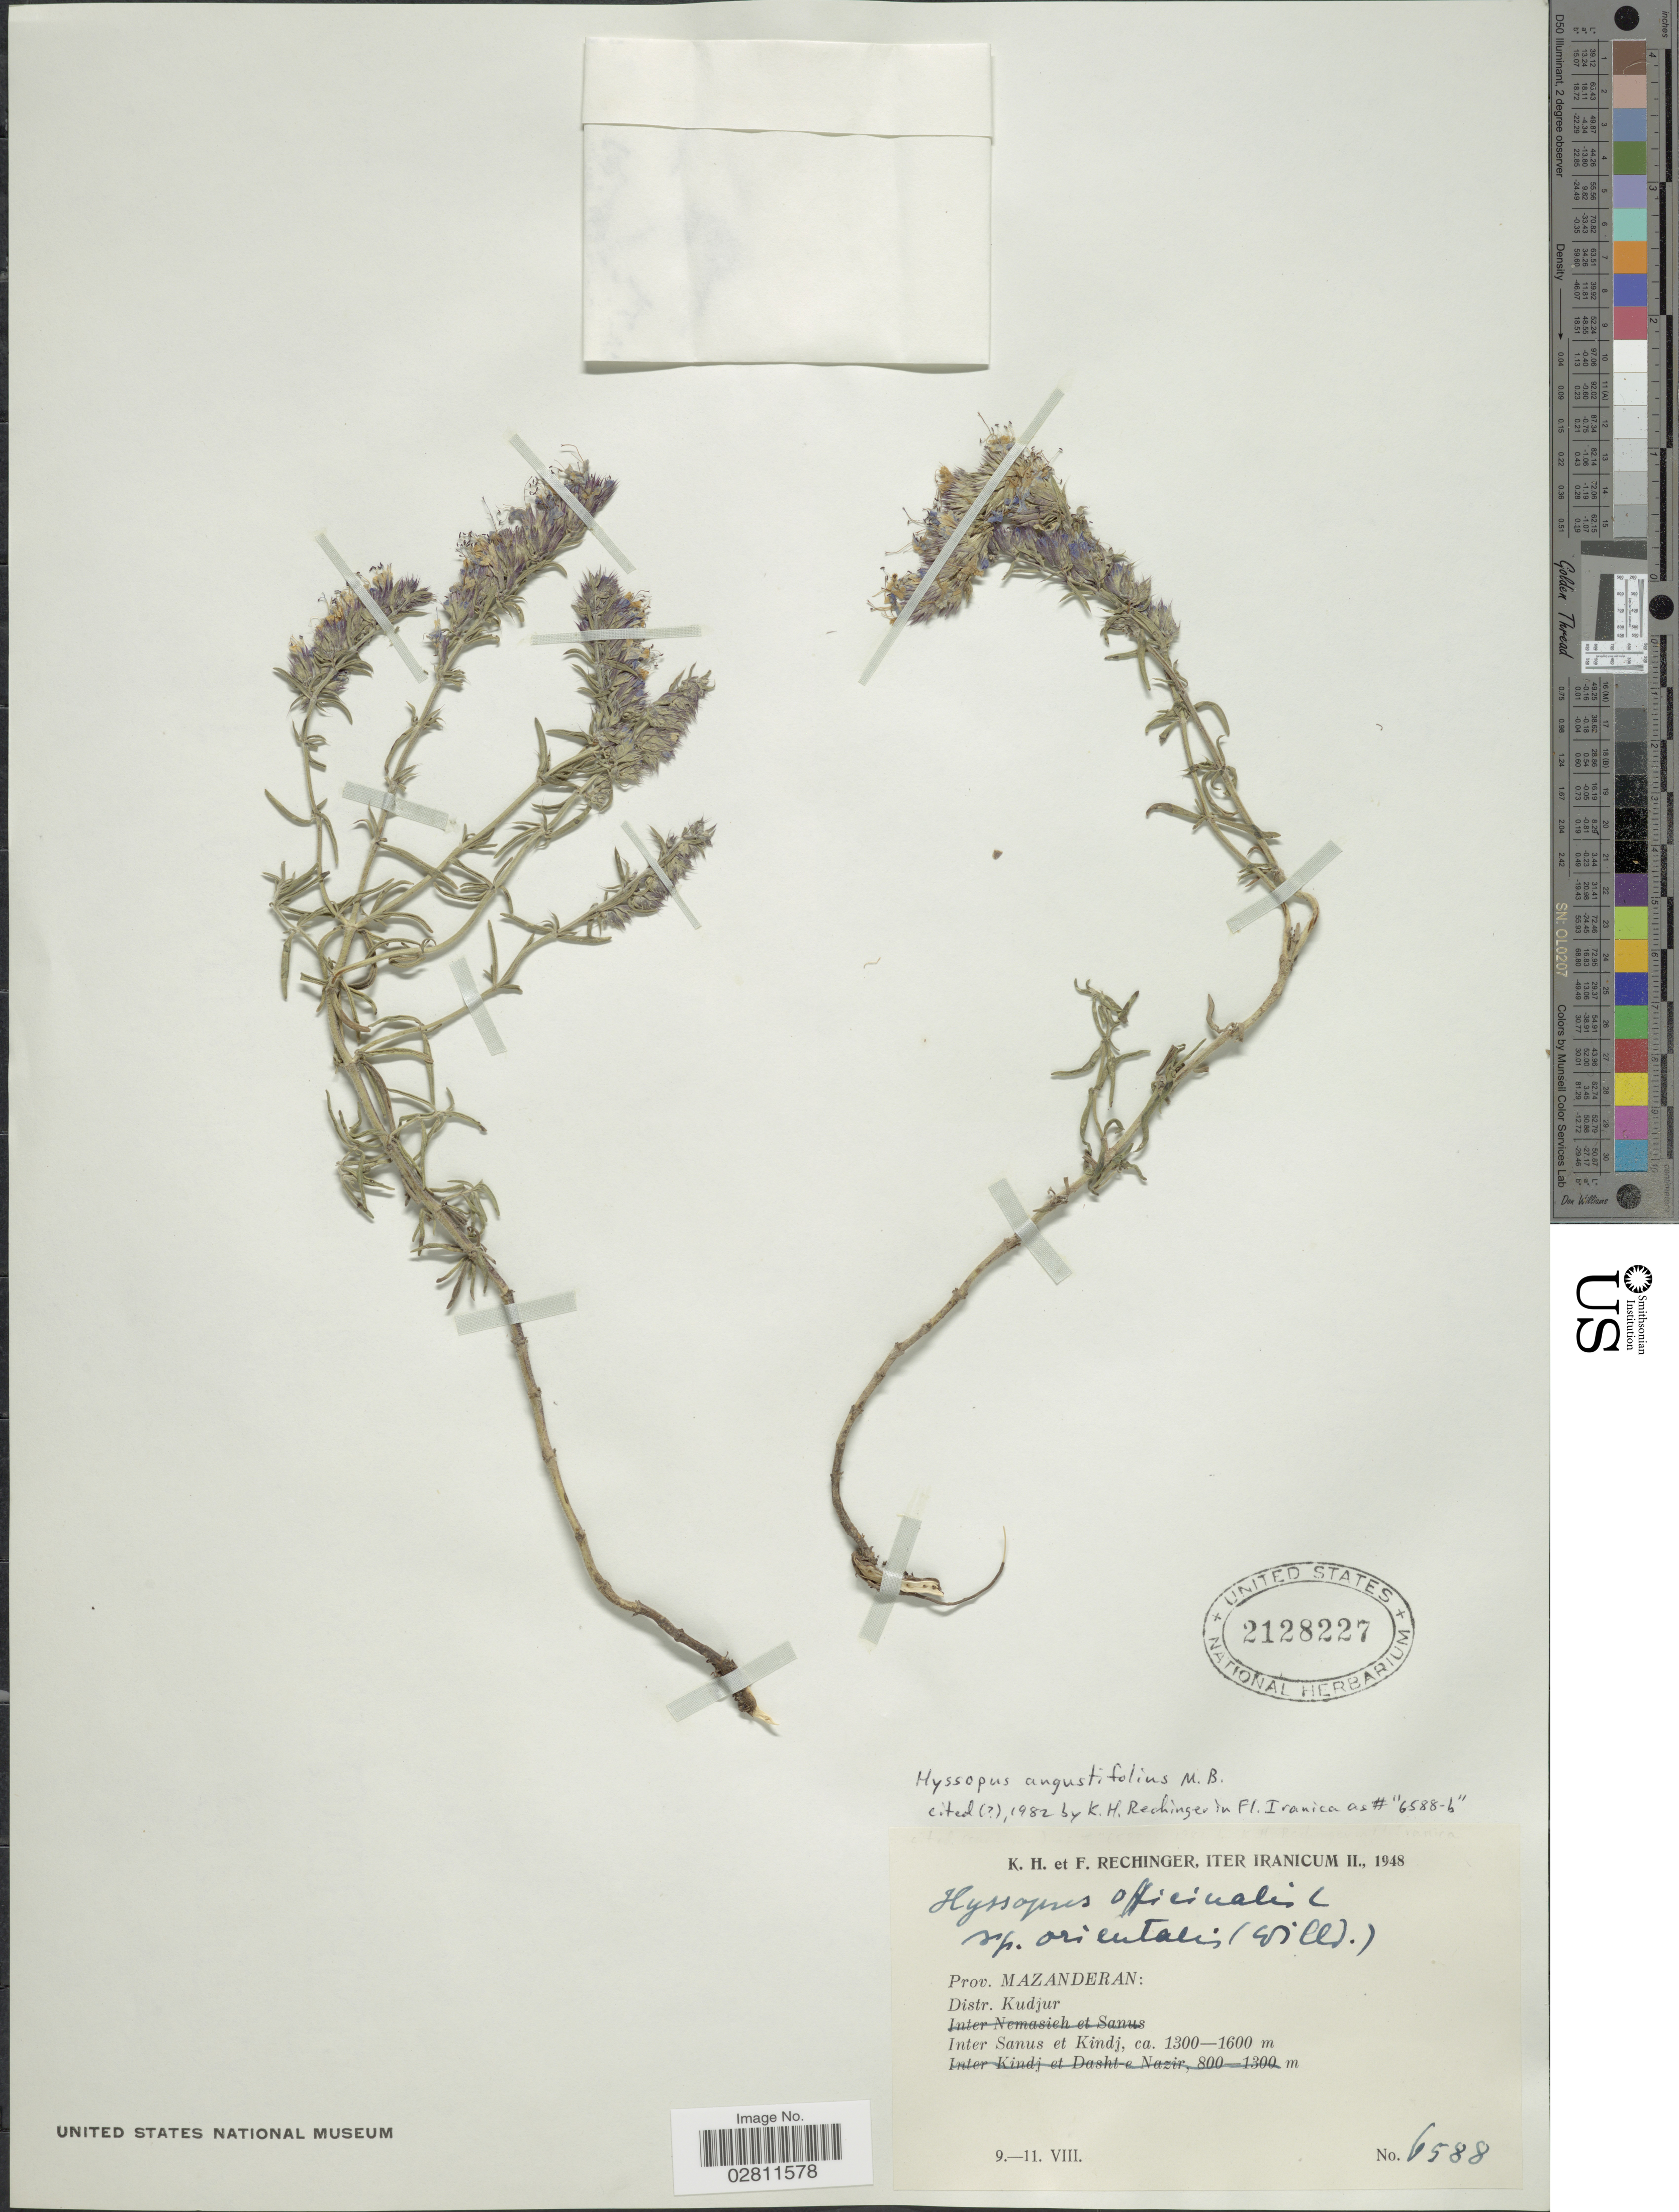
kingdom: Plantae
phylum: Tracheophyta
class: Magnoliopsida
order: Lamiales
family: Lamiaceae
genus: Hyssopus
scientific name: Hyssopus angustifolius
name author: M. Bieb.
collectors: K. H. Rechinger & F. Rechinger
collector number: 6588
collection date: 1948-08-09/1948-08-11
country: Iran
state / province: Mazandaran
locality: Prov. Mazanderan: Distr, Kudjur. Inter Sanus et Kindj.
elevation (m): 1300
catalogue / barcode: US 2128227